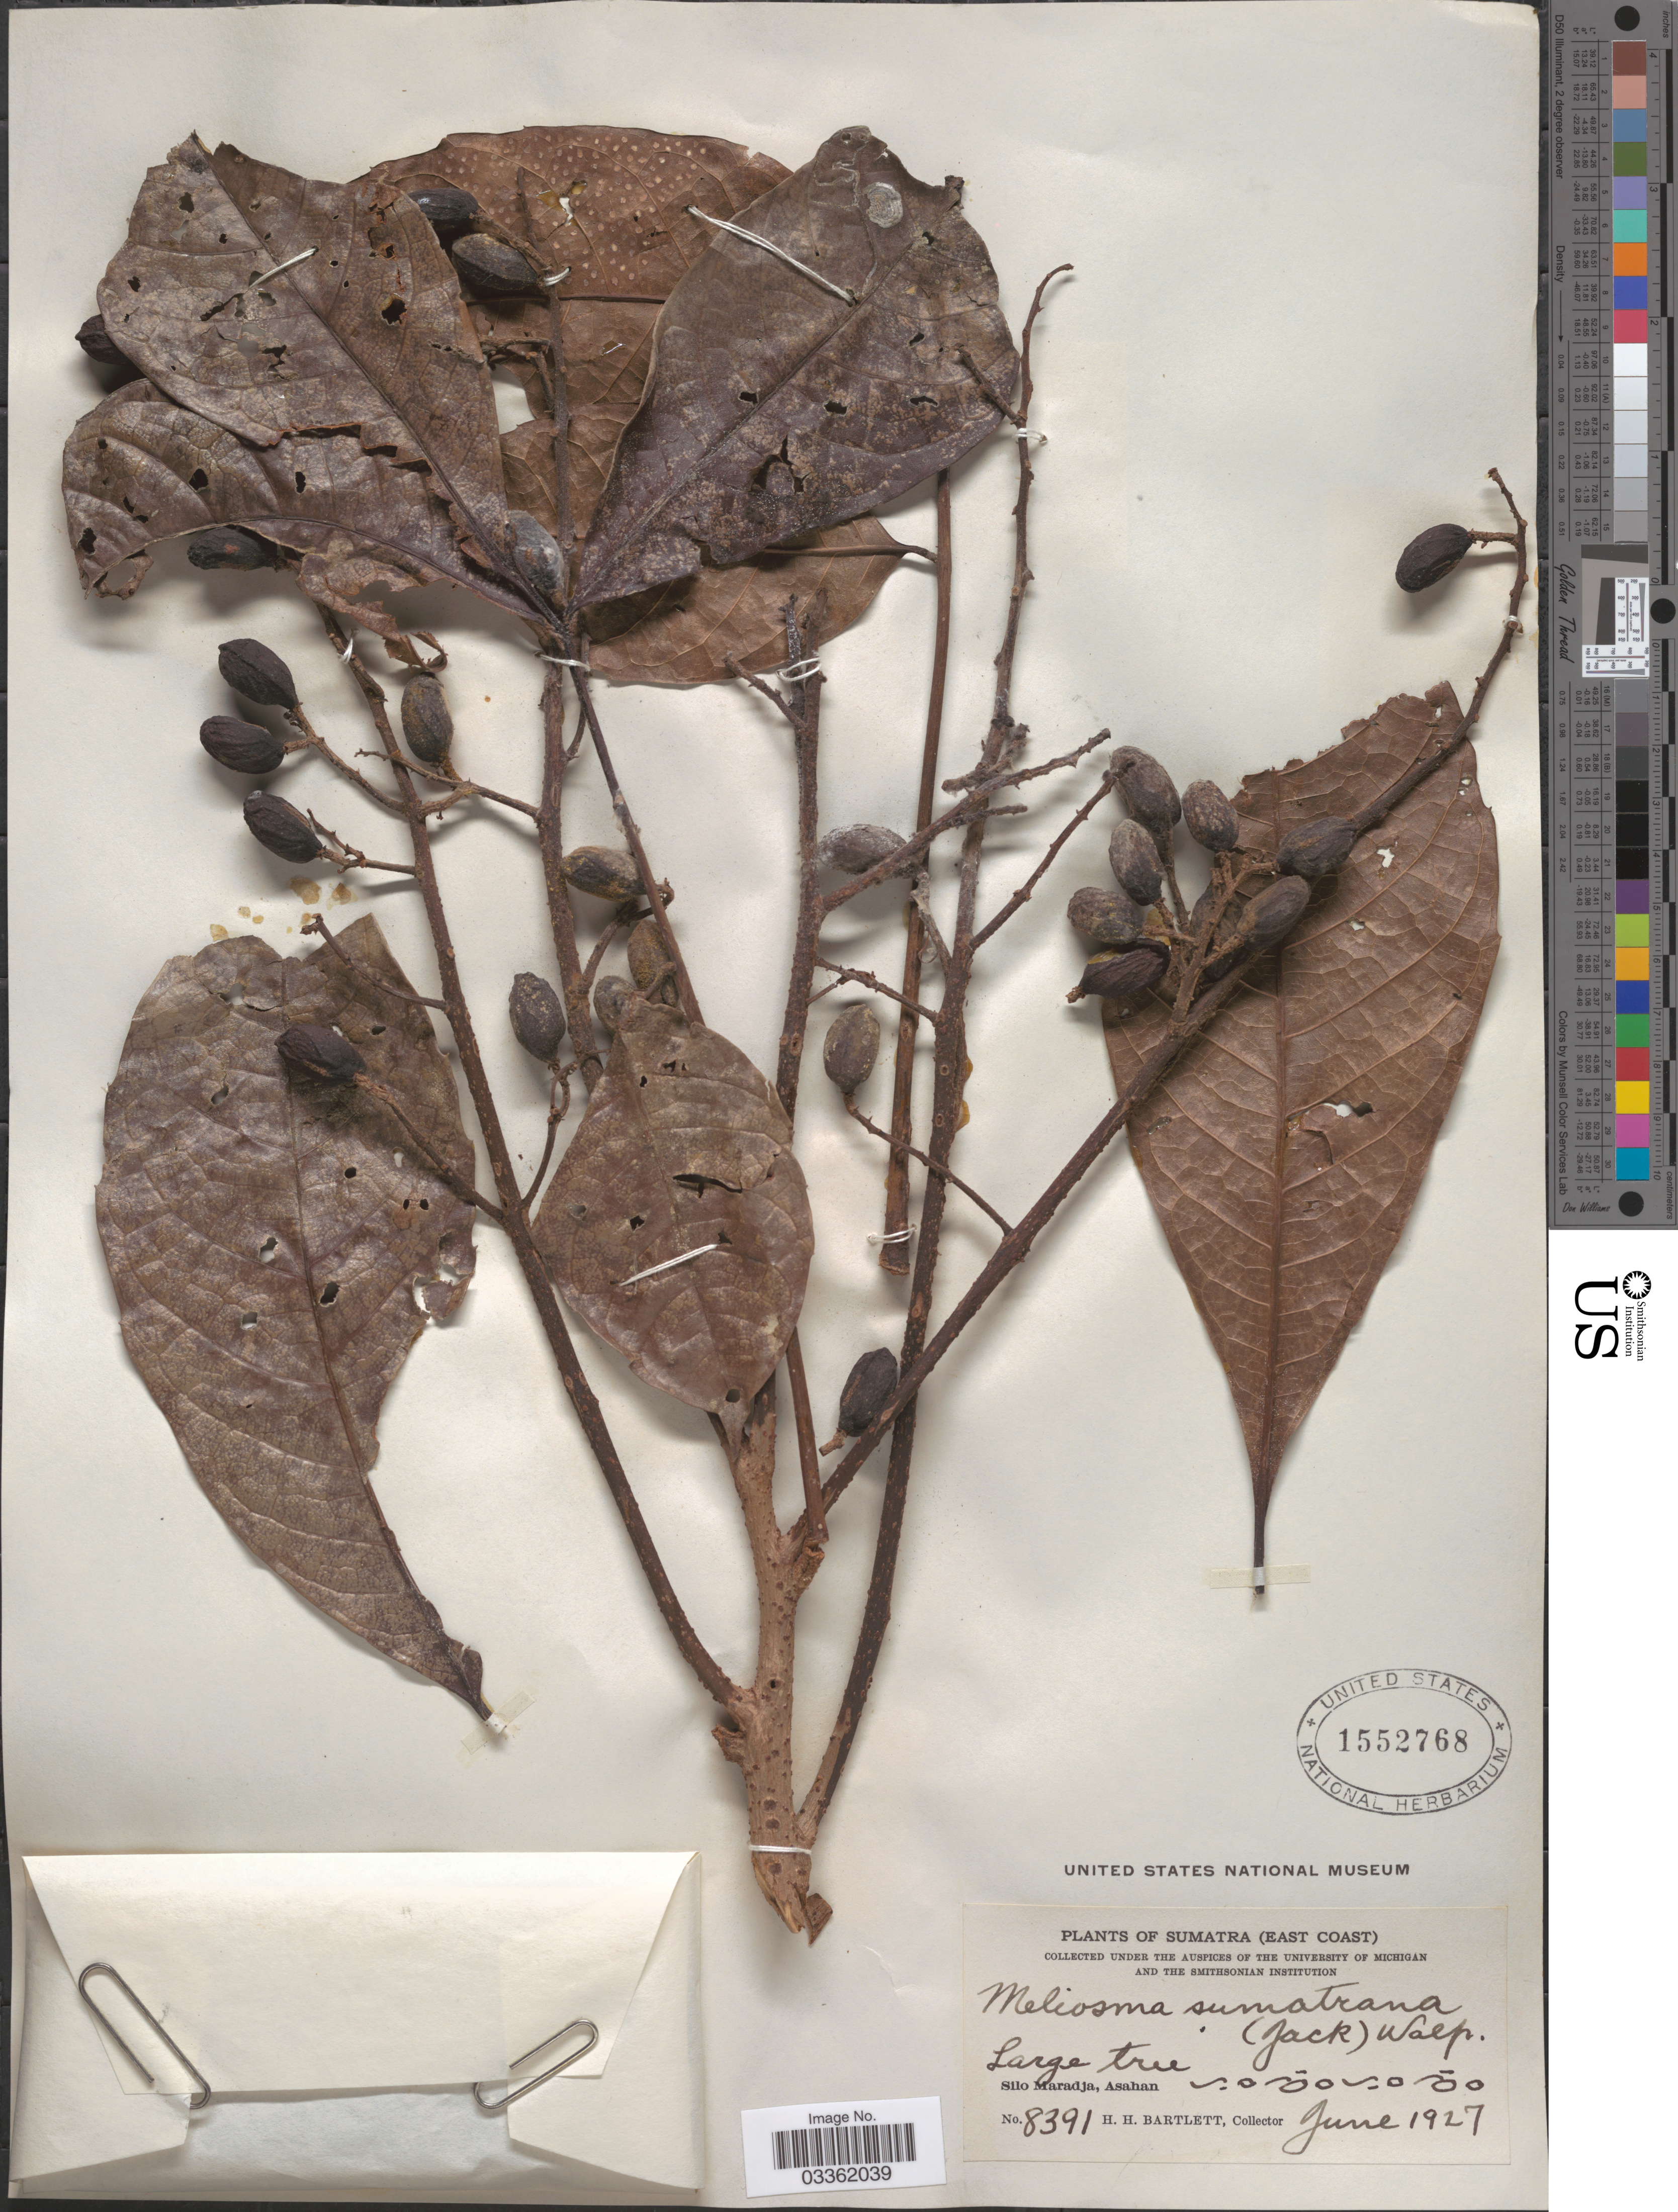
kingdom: Plantae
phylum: Tracheophyta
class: Magnoliopsida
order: Proteales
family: Sabiaceae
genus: Meliosma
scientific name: Meliosma sumatrana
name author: (Jack) Walp.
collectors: H. H. Bartlett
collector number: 8391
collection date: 1927-06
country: Indonesia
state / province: Sumatra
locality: (East Coast). Silo Maradja, Asahan. X.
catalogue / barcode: US 1552768